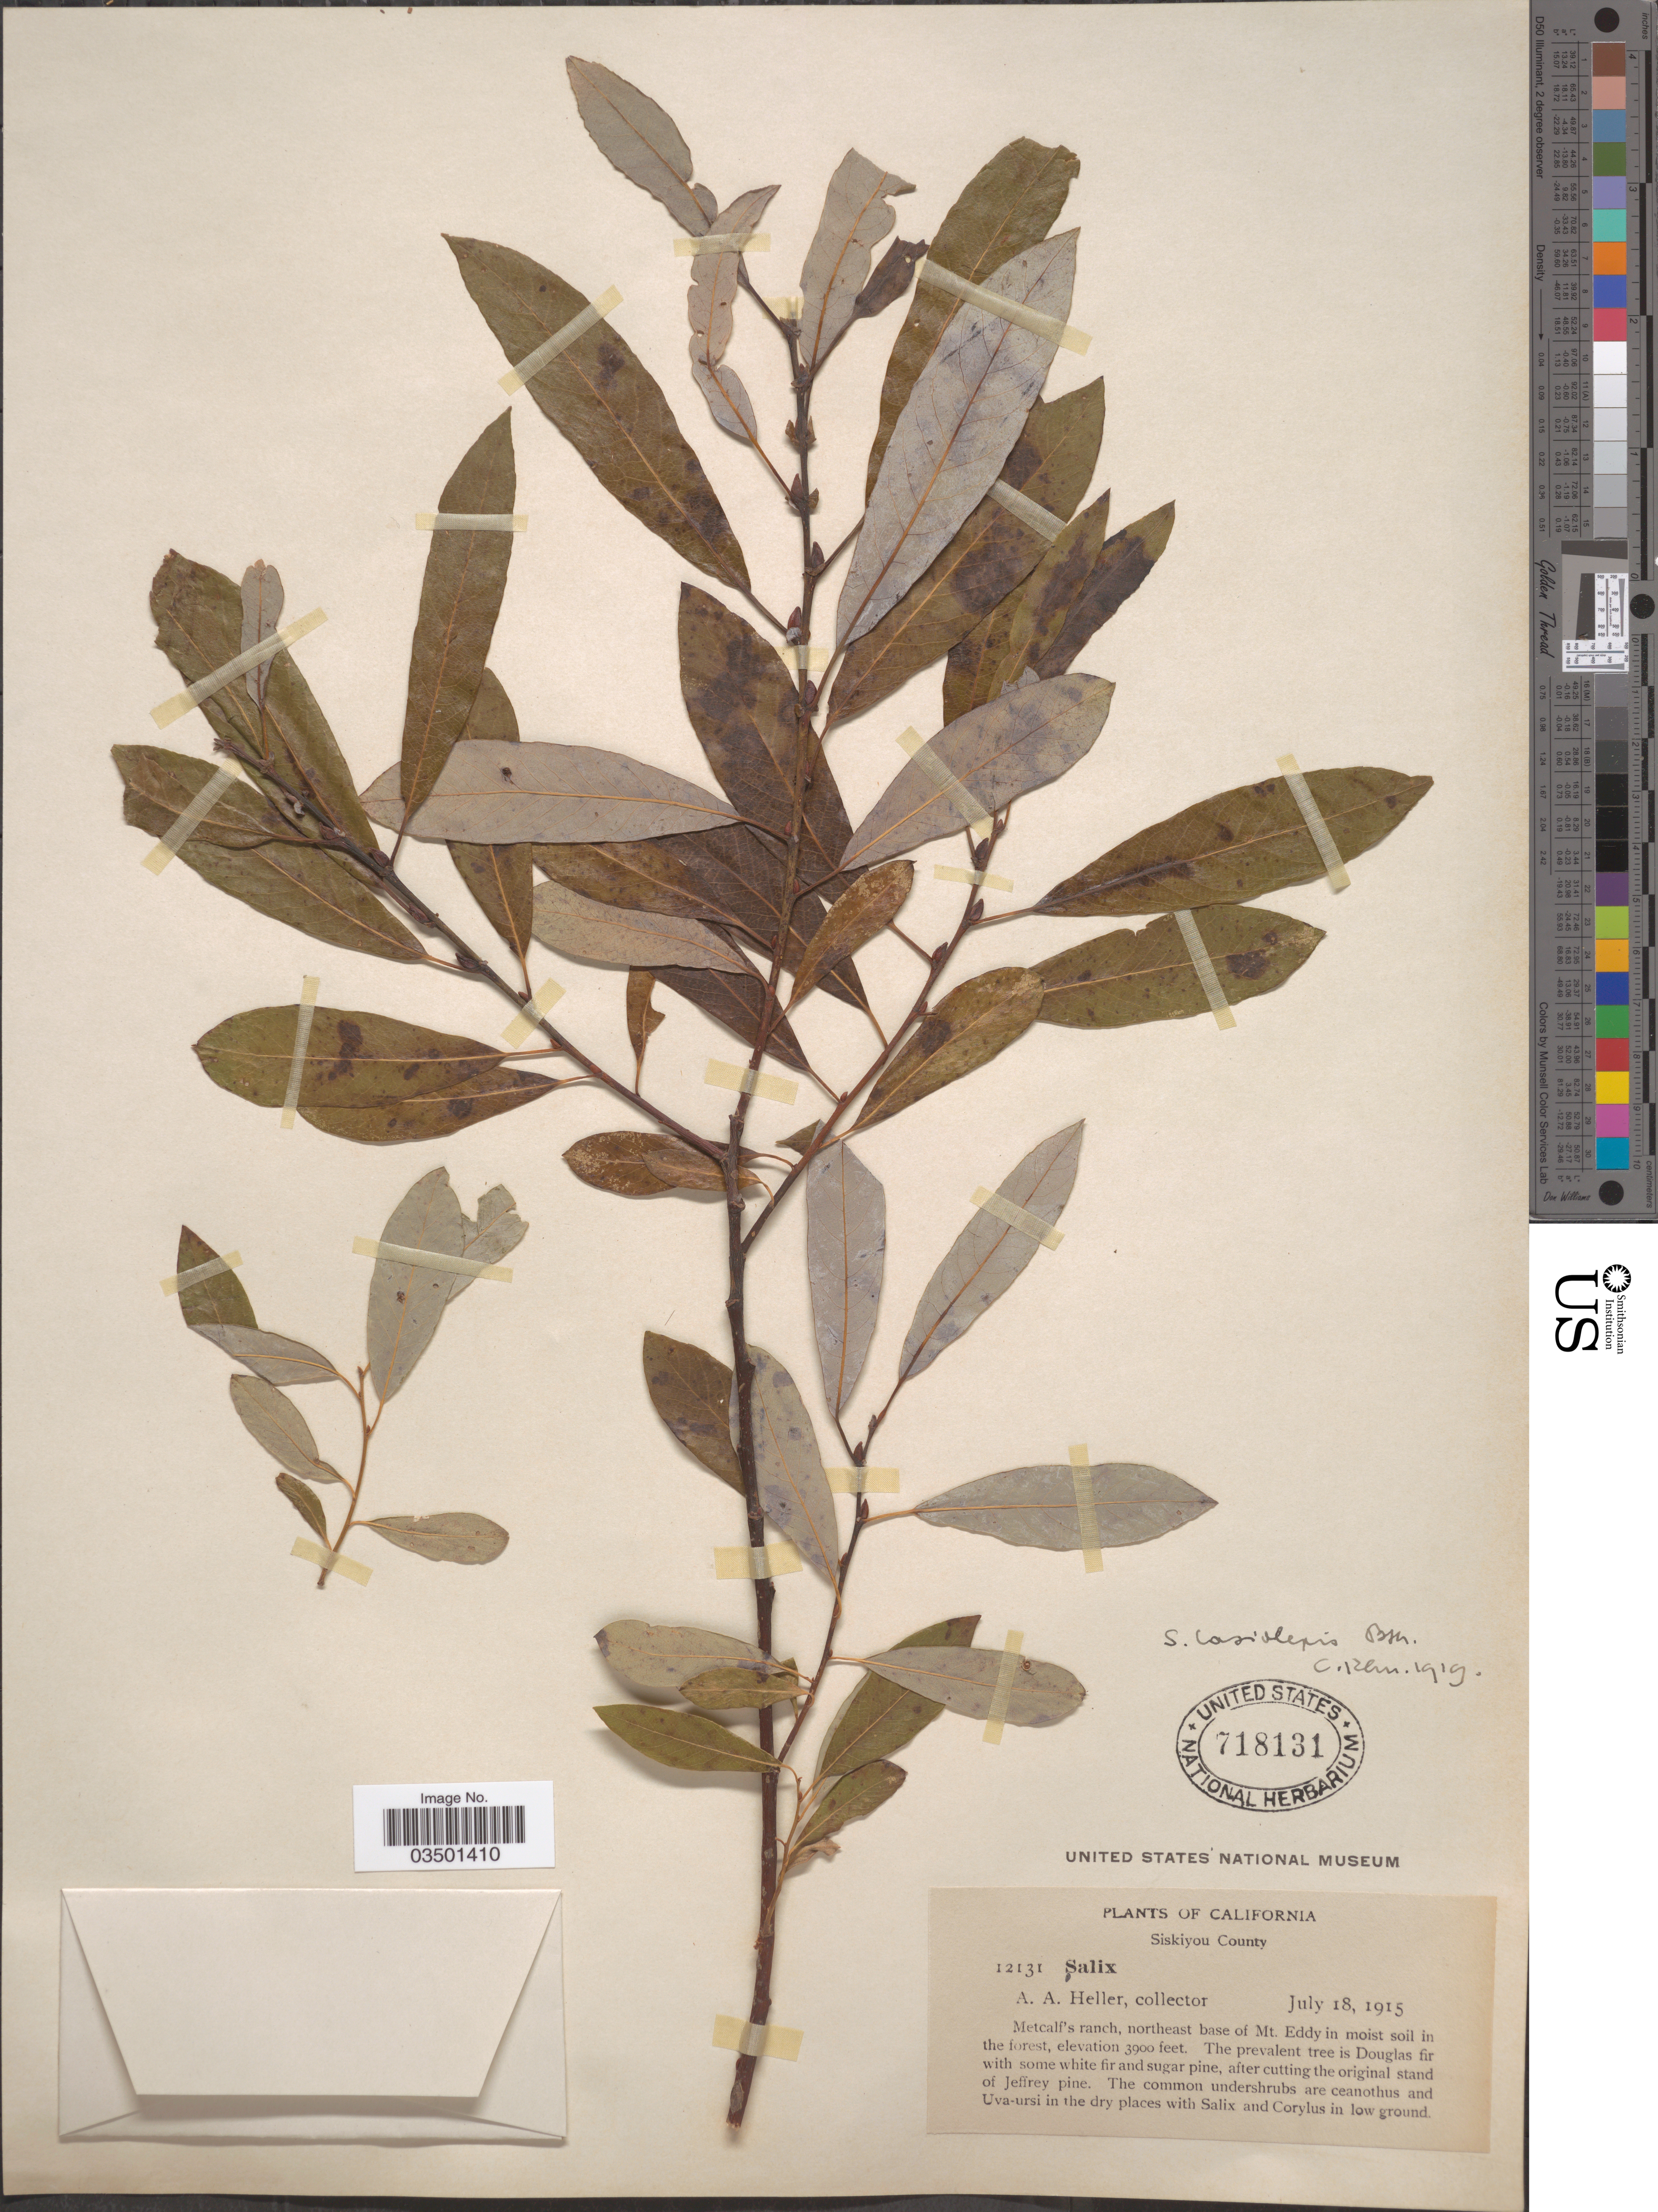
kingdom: Plantae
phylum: Tracheophyta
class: Magnoliopsida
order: Malpighiales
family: Salicaceae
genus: Salix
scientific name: Salix lasiolepis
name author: Benth.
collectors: A. A. Heller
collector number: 12131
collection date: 1915-07-18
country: United States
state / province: California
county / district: Siskiyou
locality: Siskiyou County. Metcalf's ranch, northeast base of Mt. Eddy in moist soil in the forest.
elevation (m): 1189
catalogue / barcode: US 718131